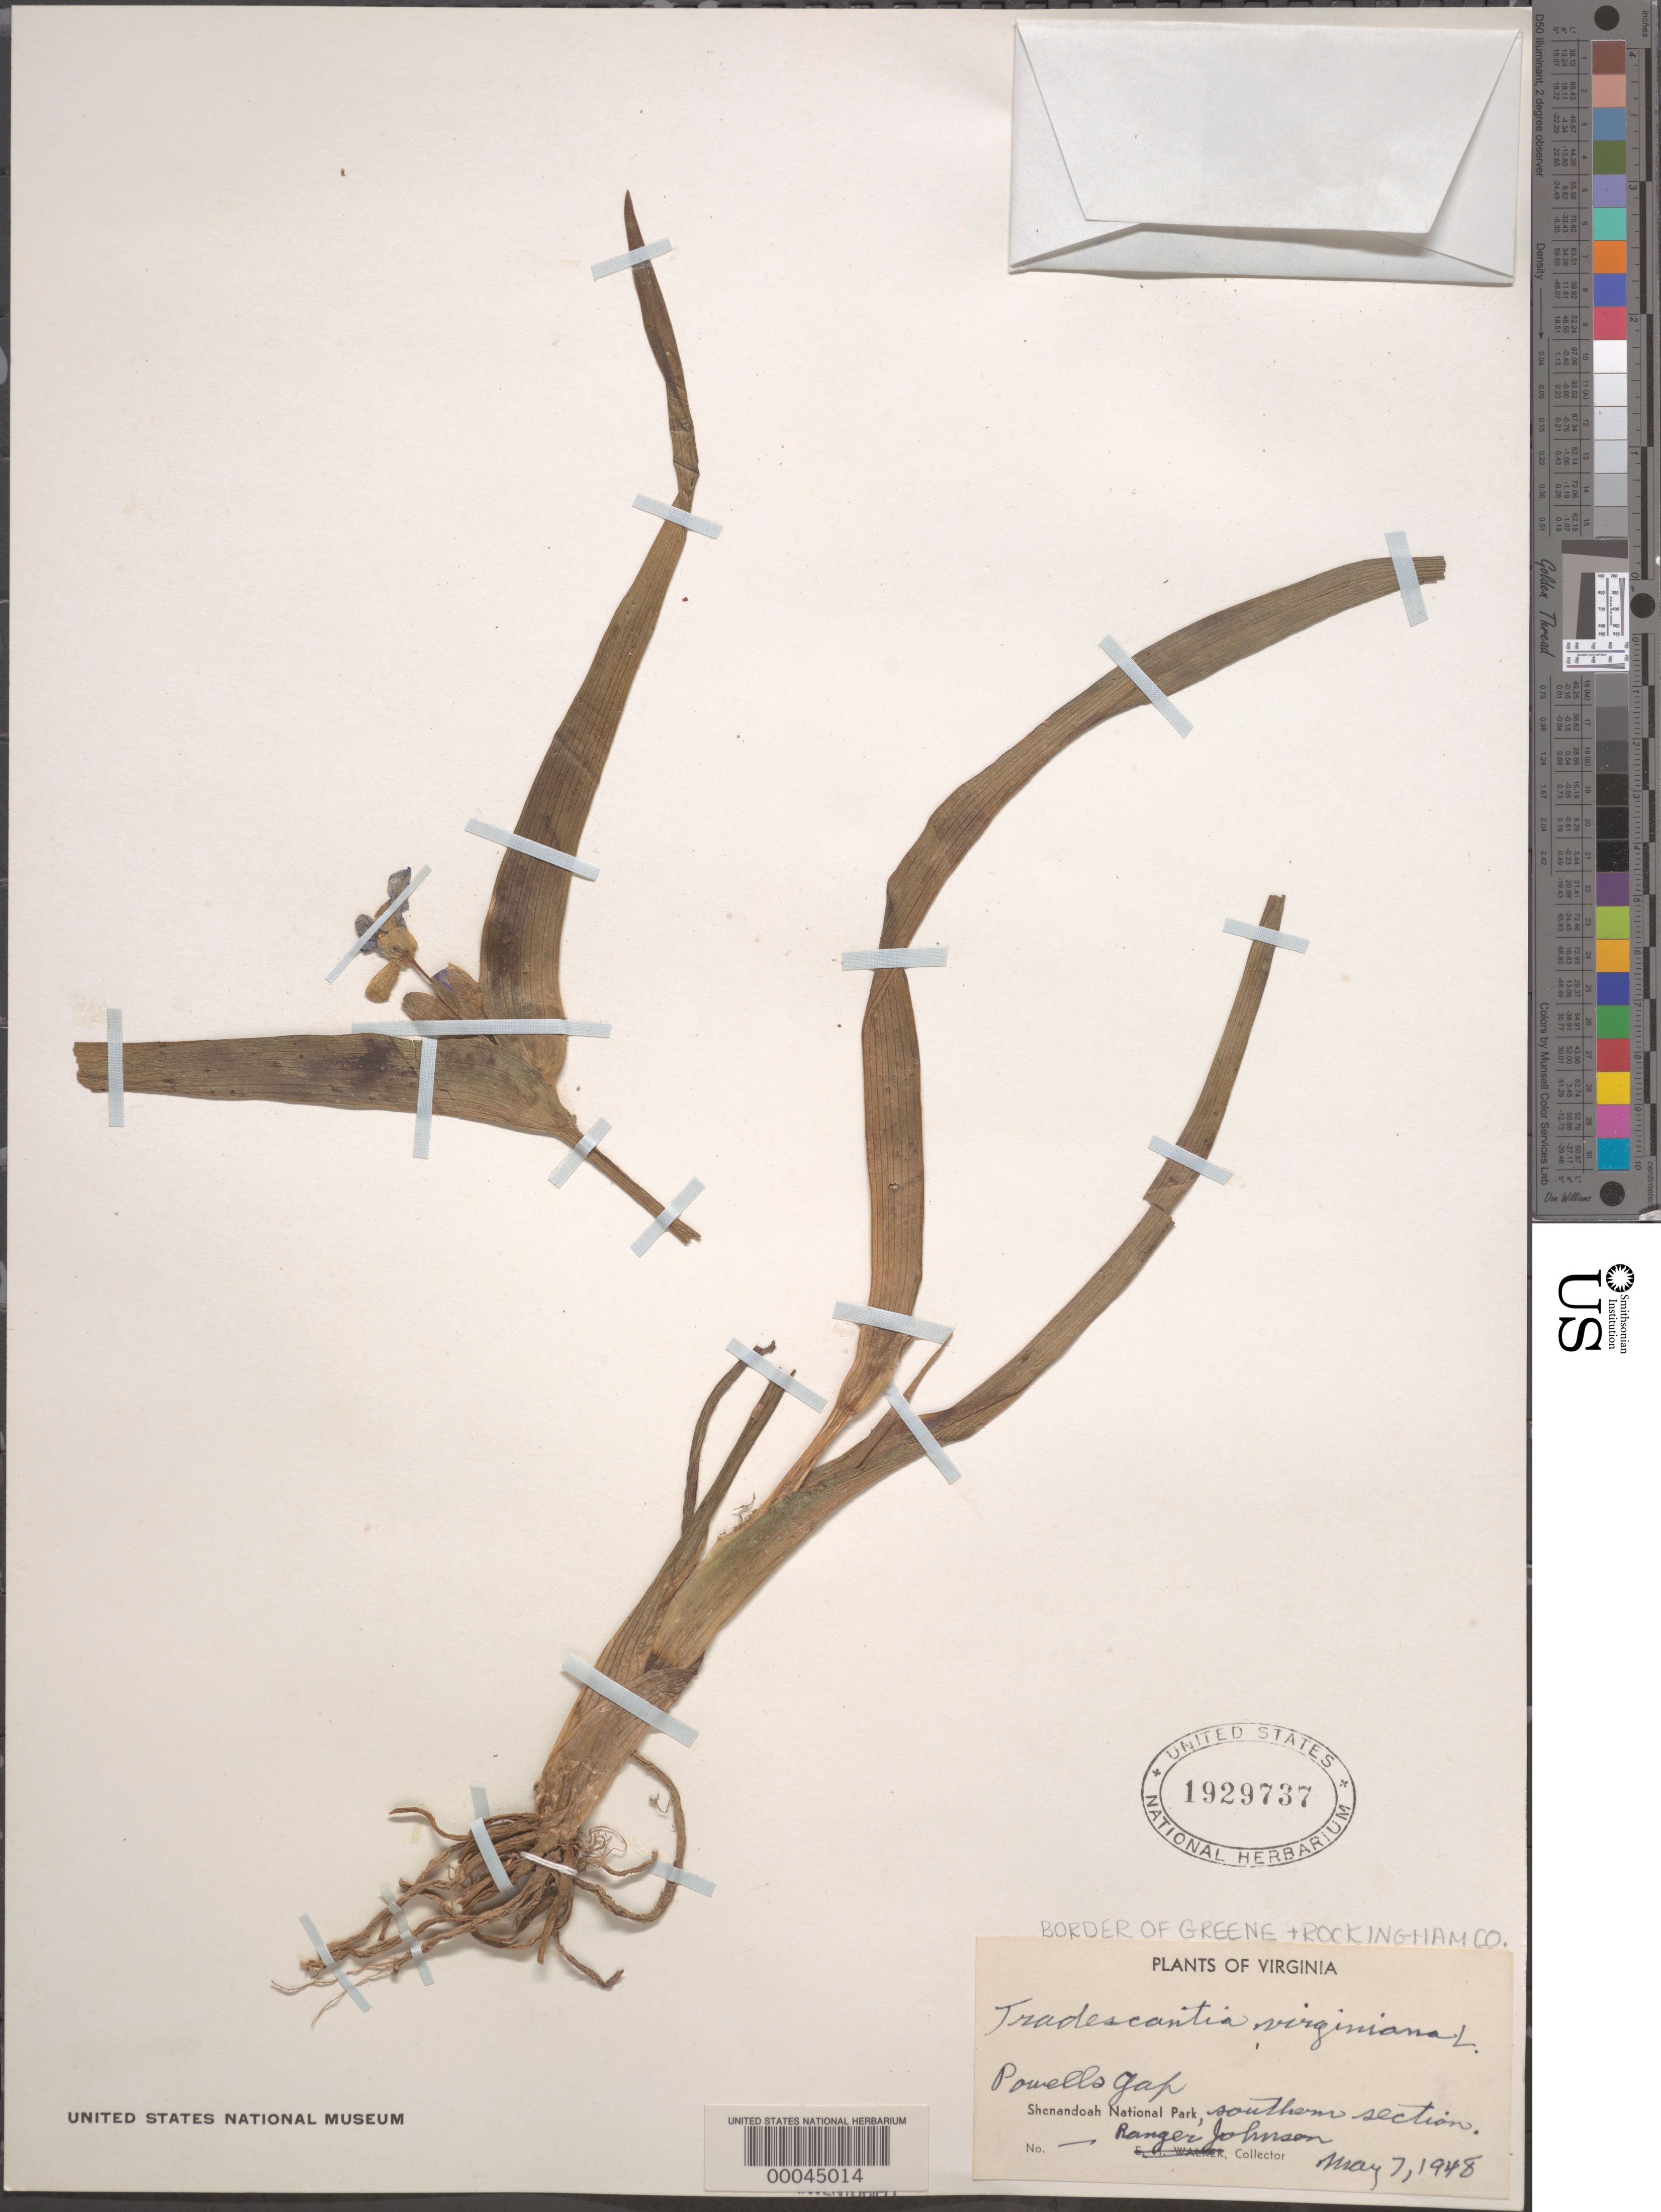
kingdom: Plantae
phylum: Tracheophyta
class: Liliopsida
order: Commelinales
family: Commelinaceae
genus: Tradescantia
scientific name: Tradescantia virginiana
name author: L.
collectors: R. Johnson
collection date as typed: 07 May 1948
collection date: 1948-05-07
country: United States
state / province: Virginia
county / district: Greene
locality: Owells gap, shenandoah national park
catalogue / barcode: US 1929737